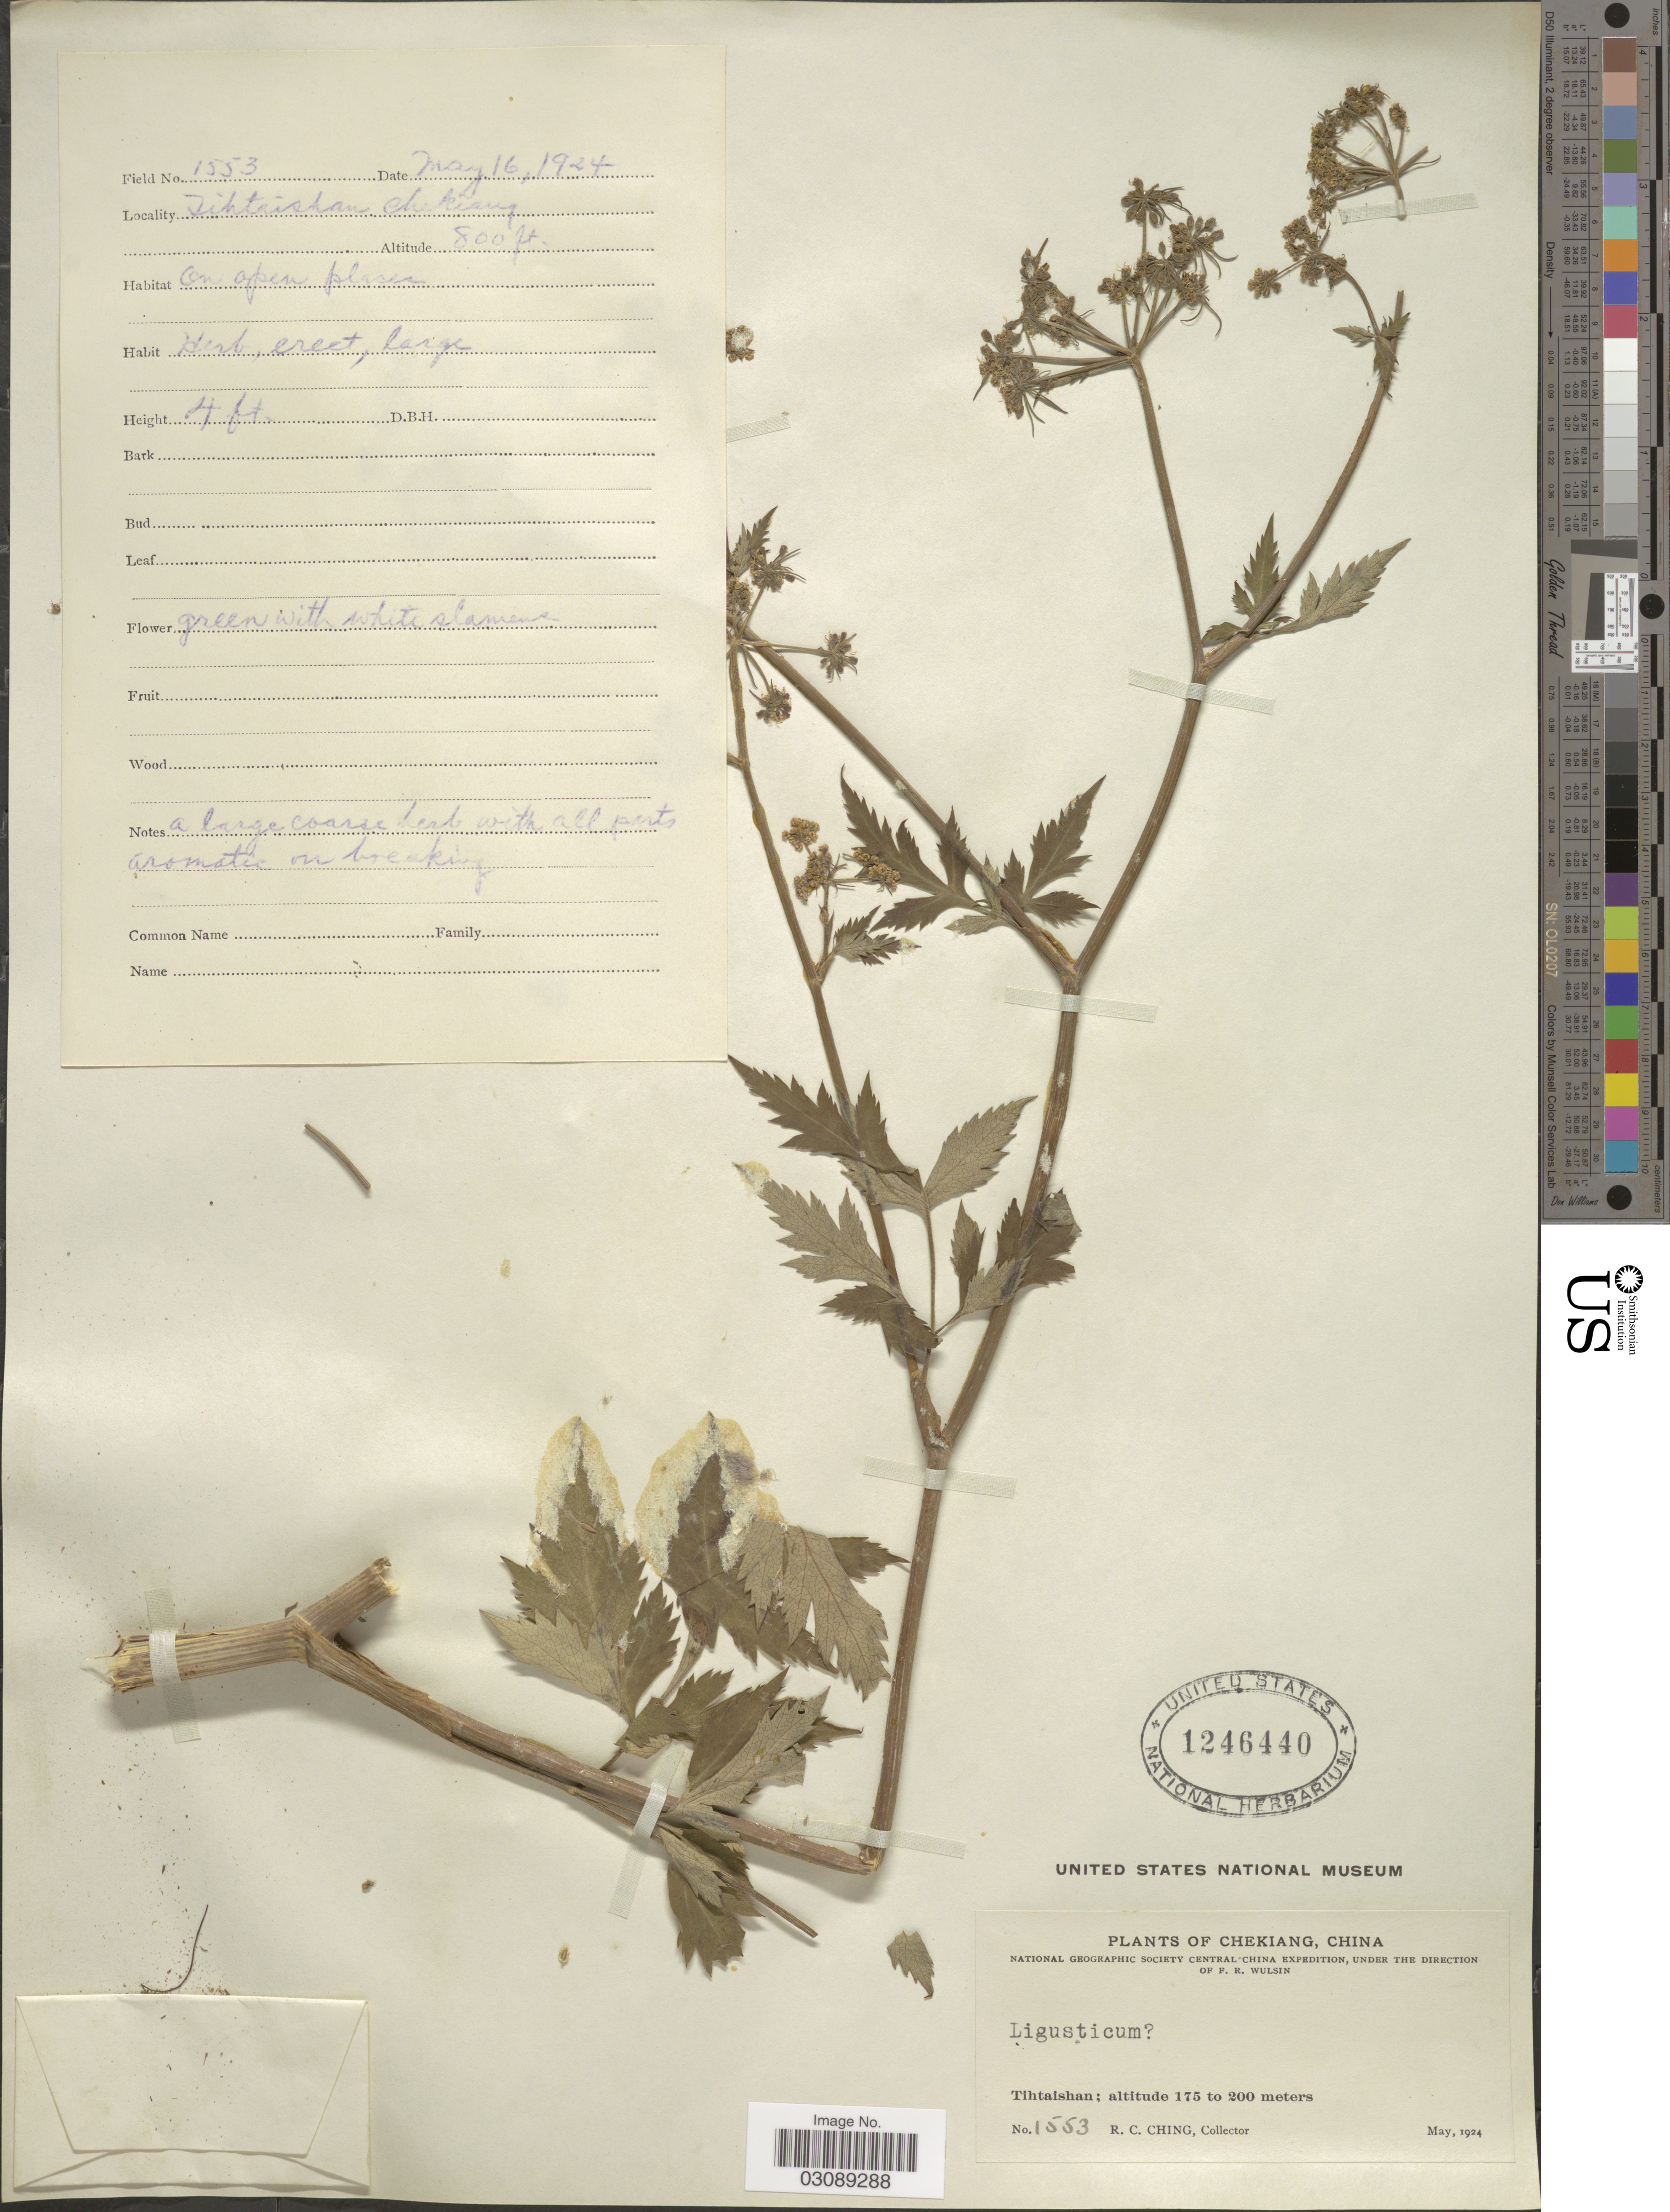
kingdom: Plantae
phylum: Tracheophyta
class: Magnoliopsida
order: Apiales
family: Apiaceae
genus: Ligusticum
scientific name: Ligusticum sp.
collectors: R. C. Ching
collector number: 1553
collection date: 1924-05-16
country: China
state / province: Zhejiang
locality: Chekiang. Tihtaishan.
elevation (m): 244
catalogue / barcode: US 1246440